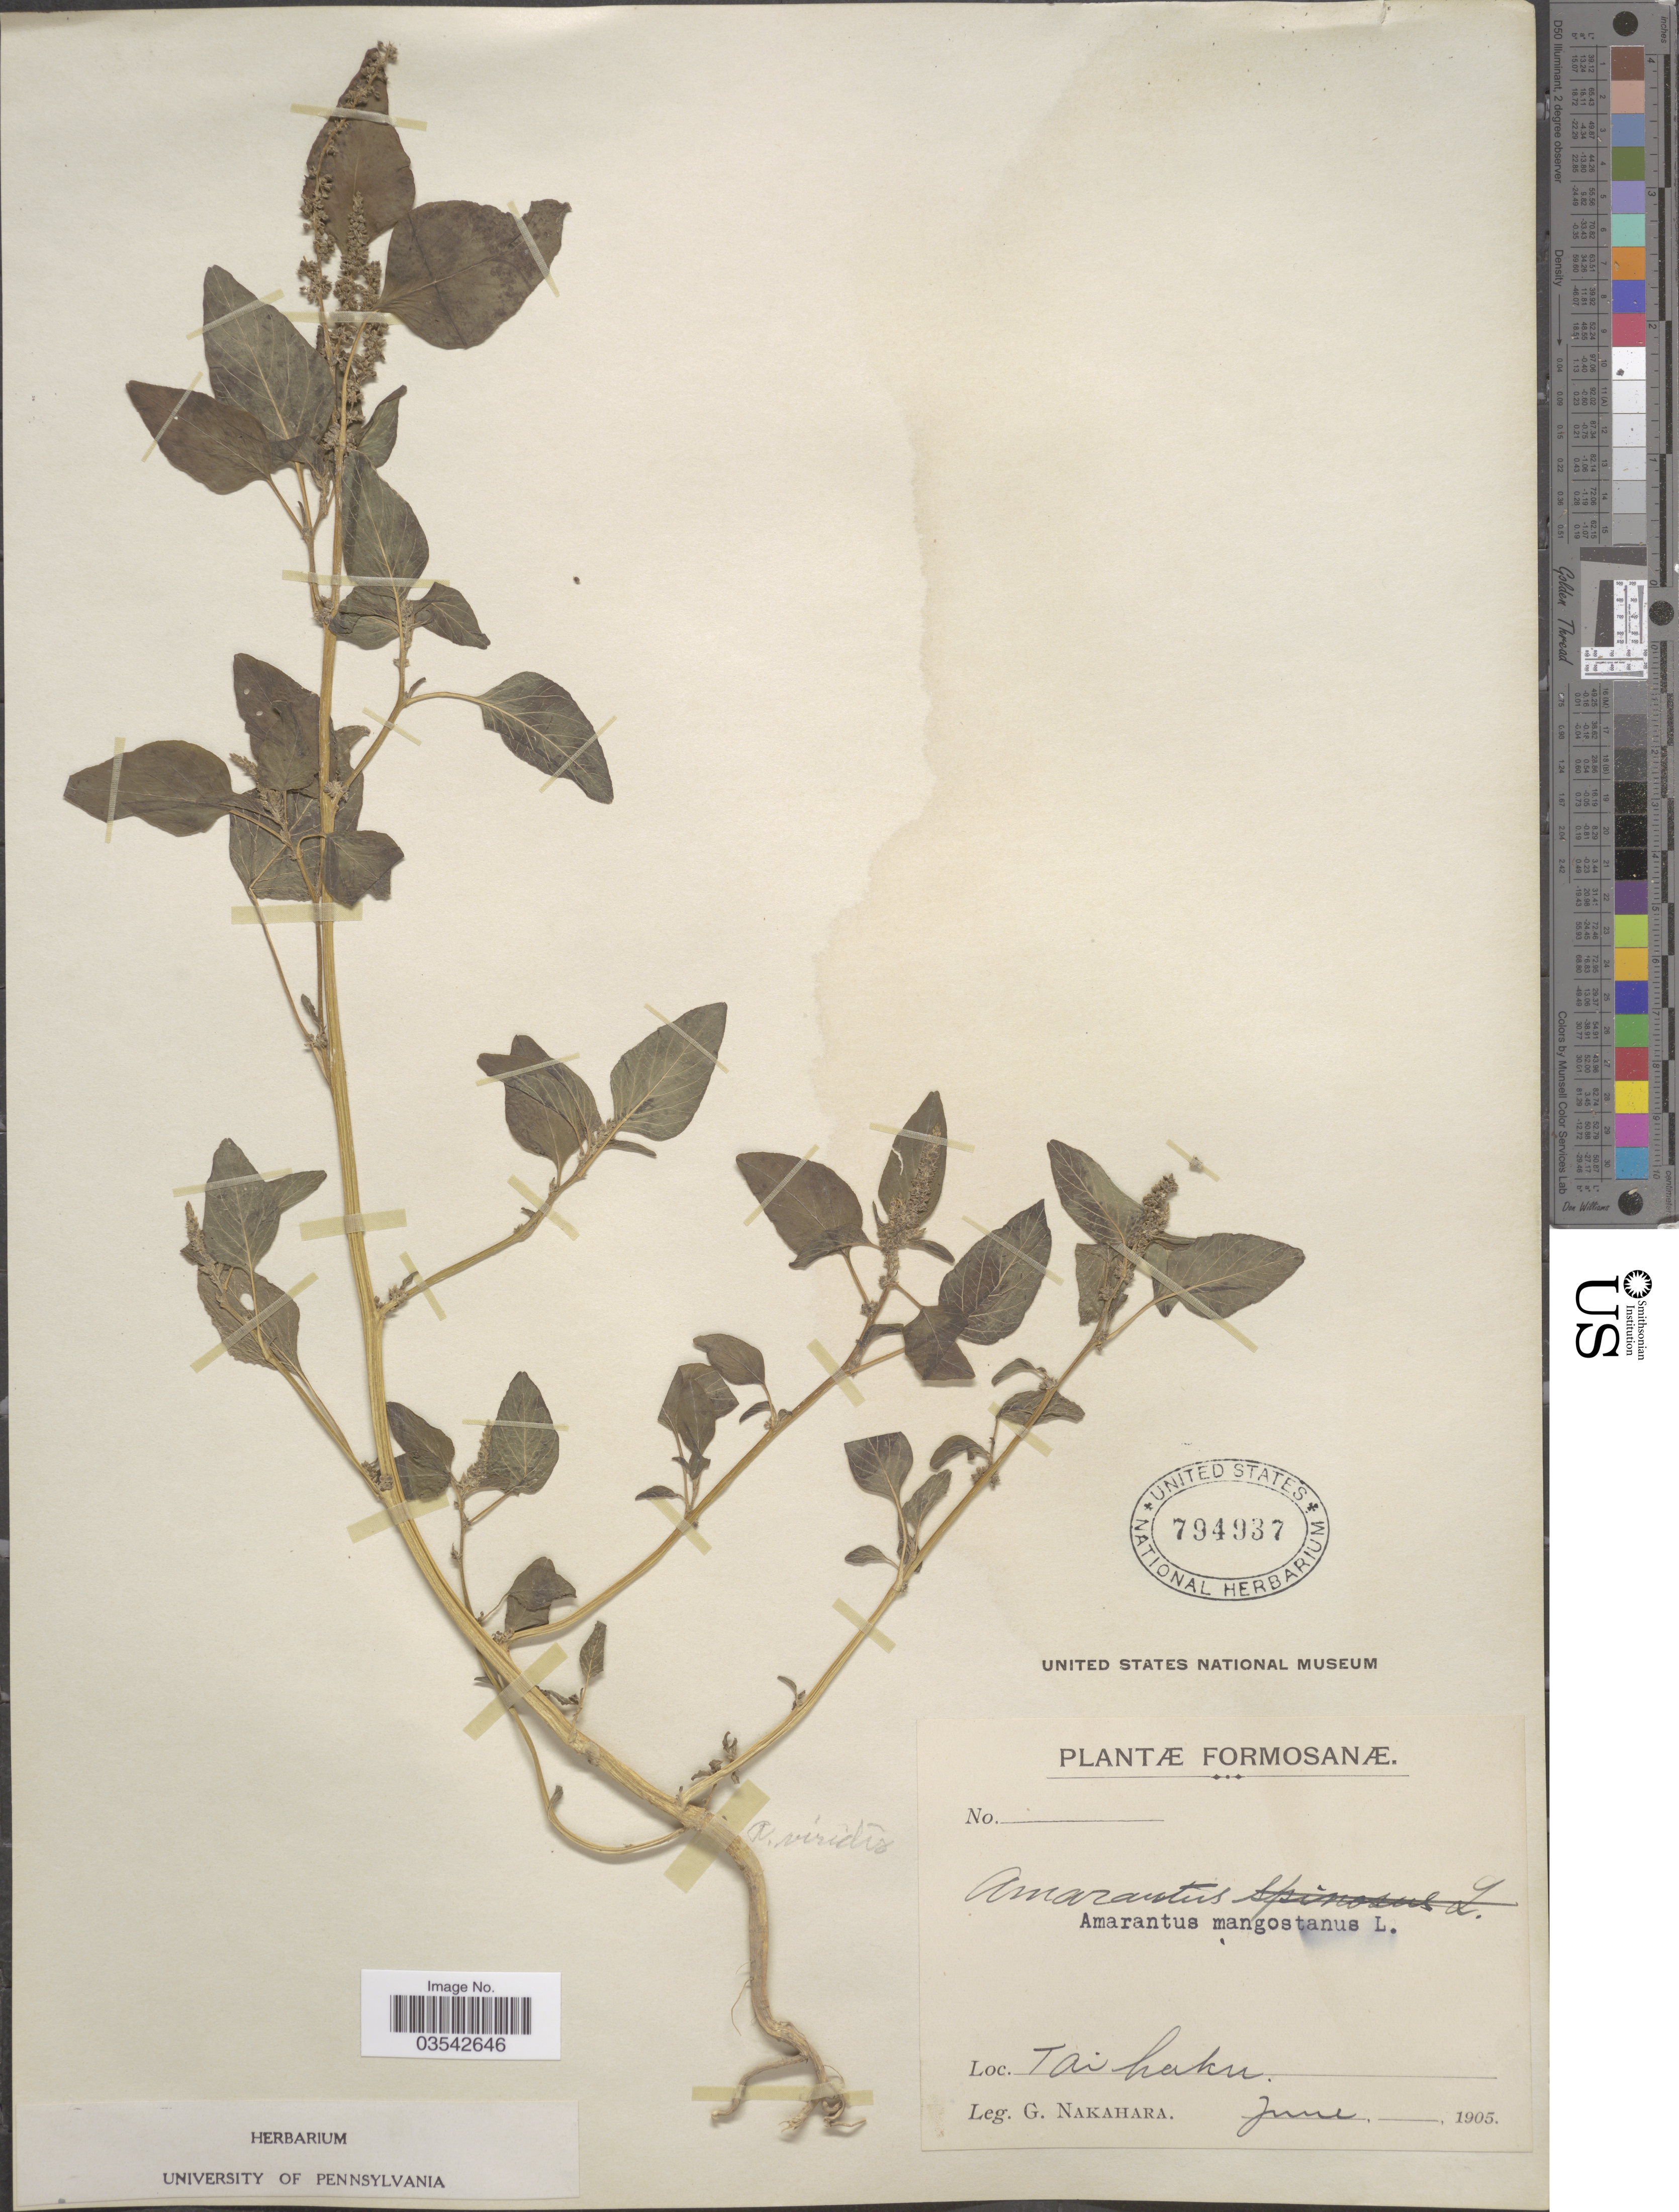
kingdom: Plantae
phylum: Tracheophyta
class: Magnoliopsida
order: Caryophyllales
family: Amaranthaceae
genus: Amaranthus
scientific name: Amaranthus viridis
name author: L.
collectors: G. Nakahara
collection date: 1905-06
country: Taiwan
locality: Formosanæ. Taihaku.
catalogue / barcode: US 794937